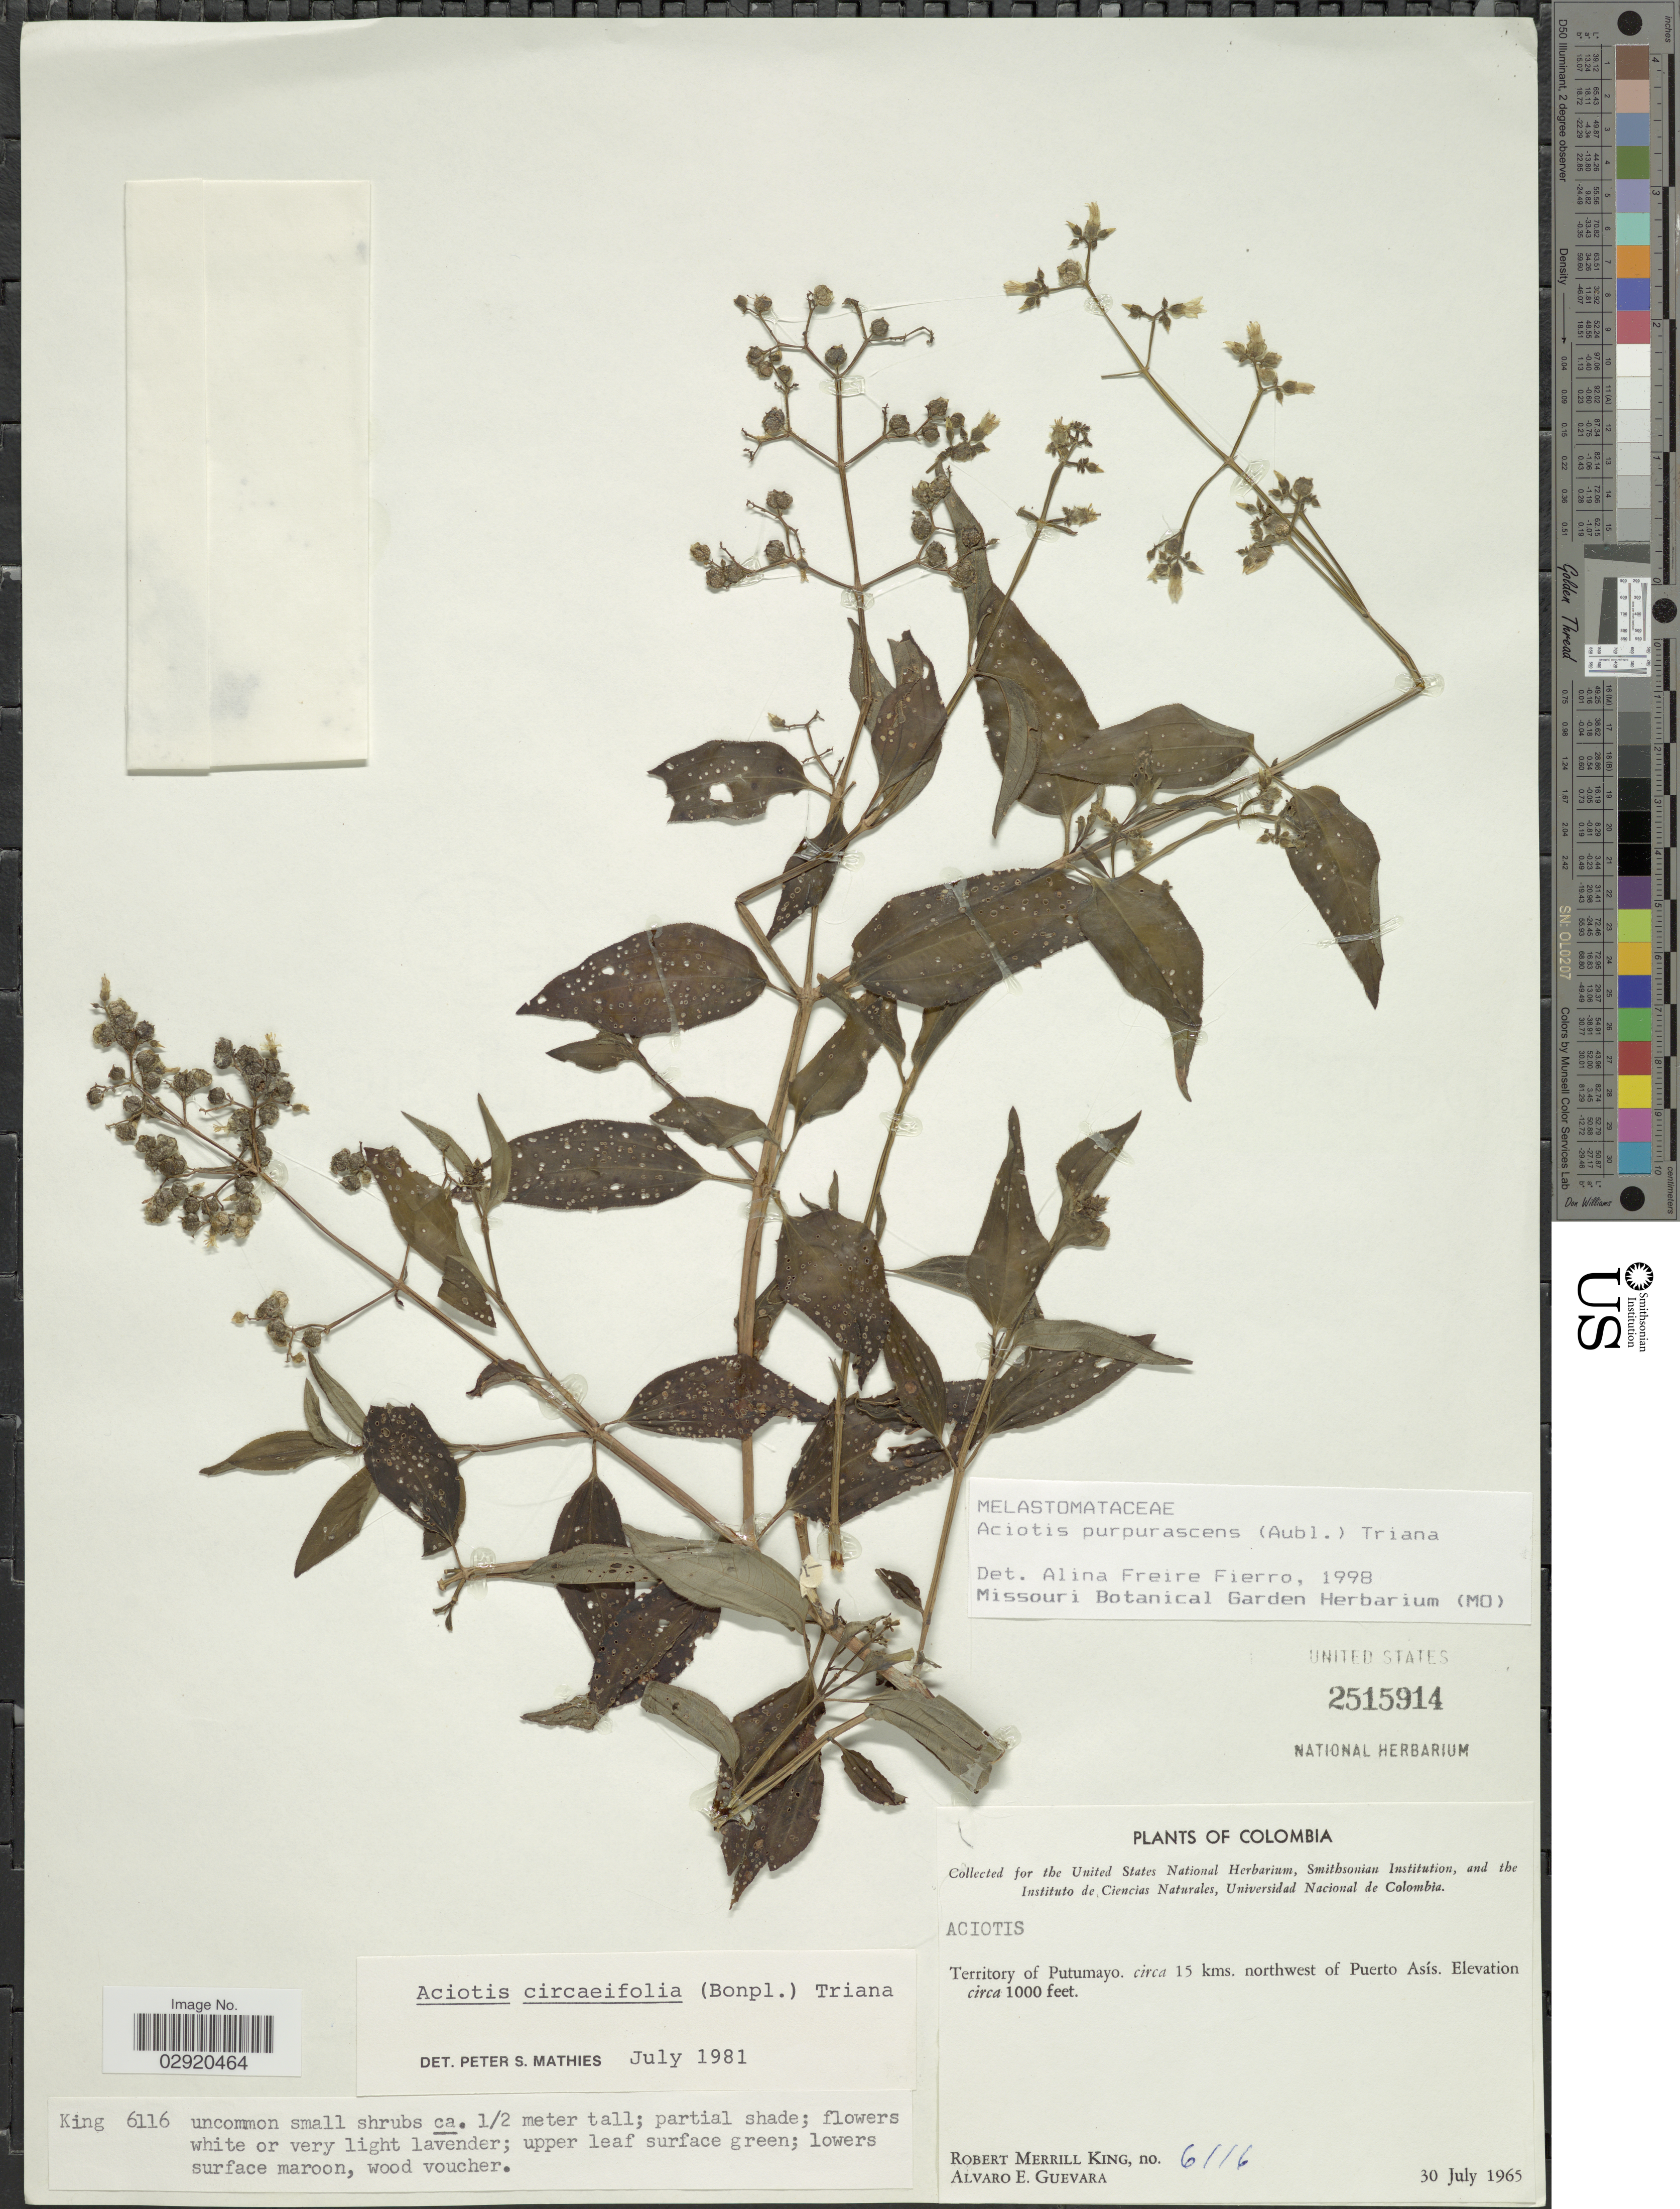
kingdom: Plantae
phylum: Tracheophyta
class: Magnoliopsida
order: Myrtales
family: Melastomataceae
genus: Aciotis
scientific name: Aciotis purpurascens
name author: (Aubl.) Triana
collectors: R. M. King & A. E. Guevara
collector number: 6116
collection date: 1965-07-30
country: Colombia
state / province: Putumayo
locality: Territory of Putumayo, circa 15 kms. northwest of Puerto Asís.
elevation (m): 305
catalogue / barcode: US 2515914